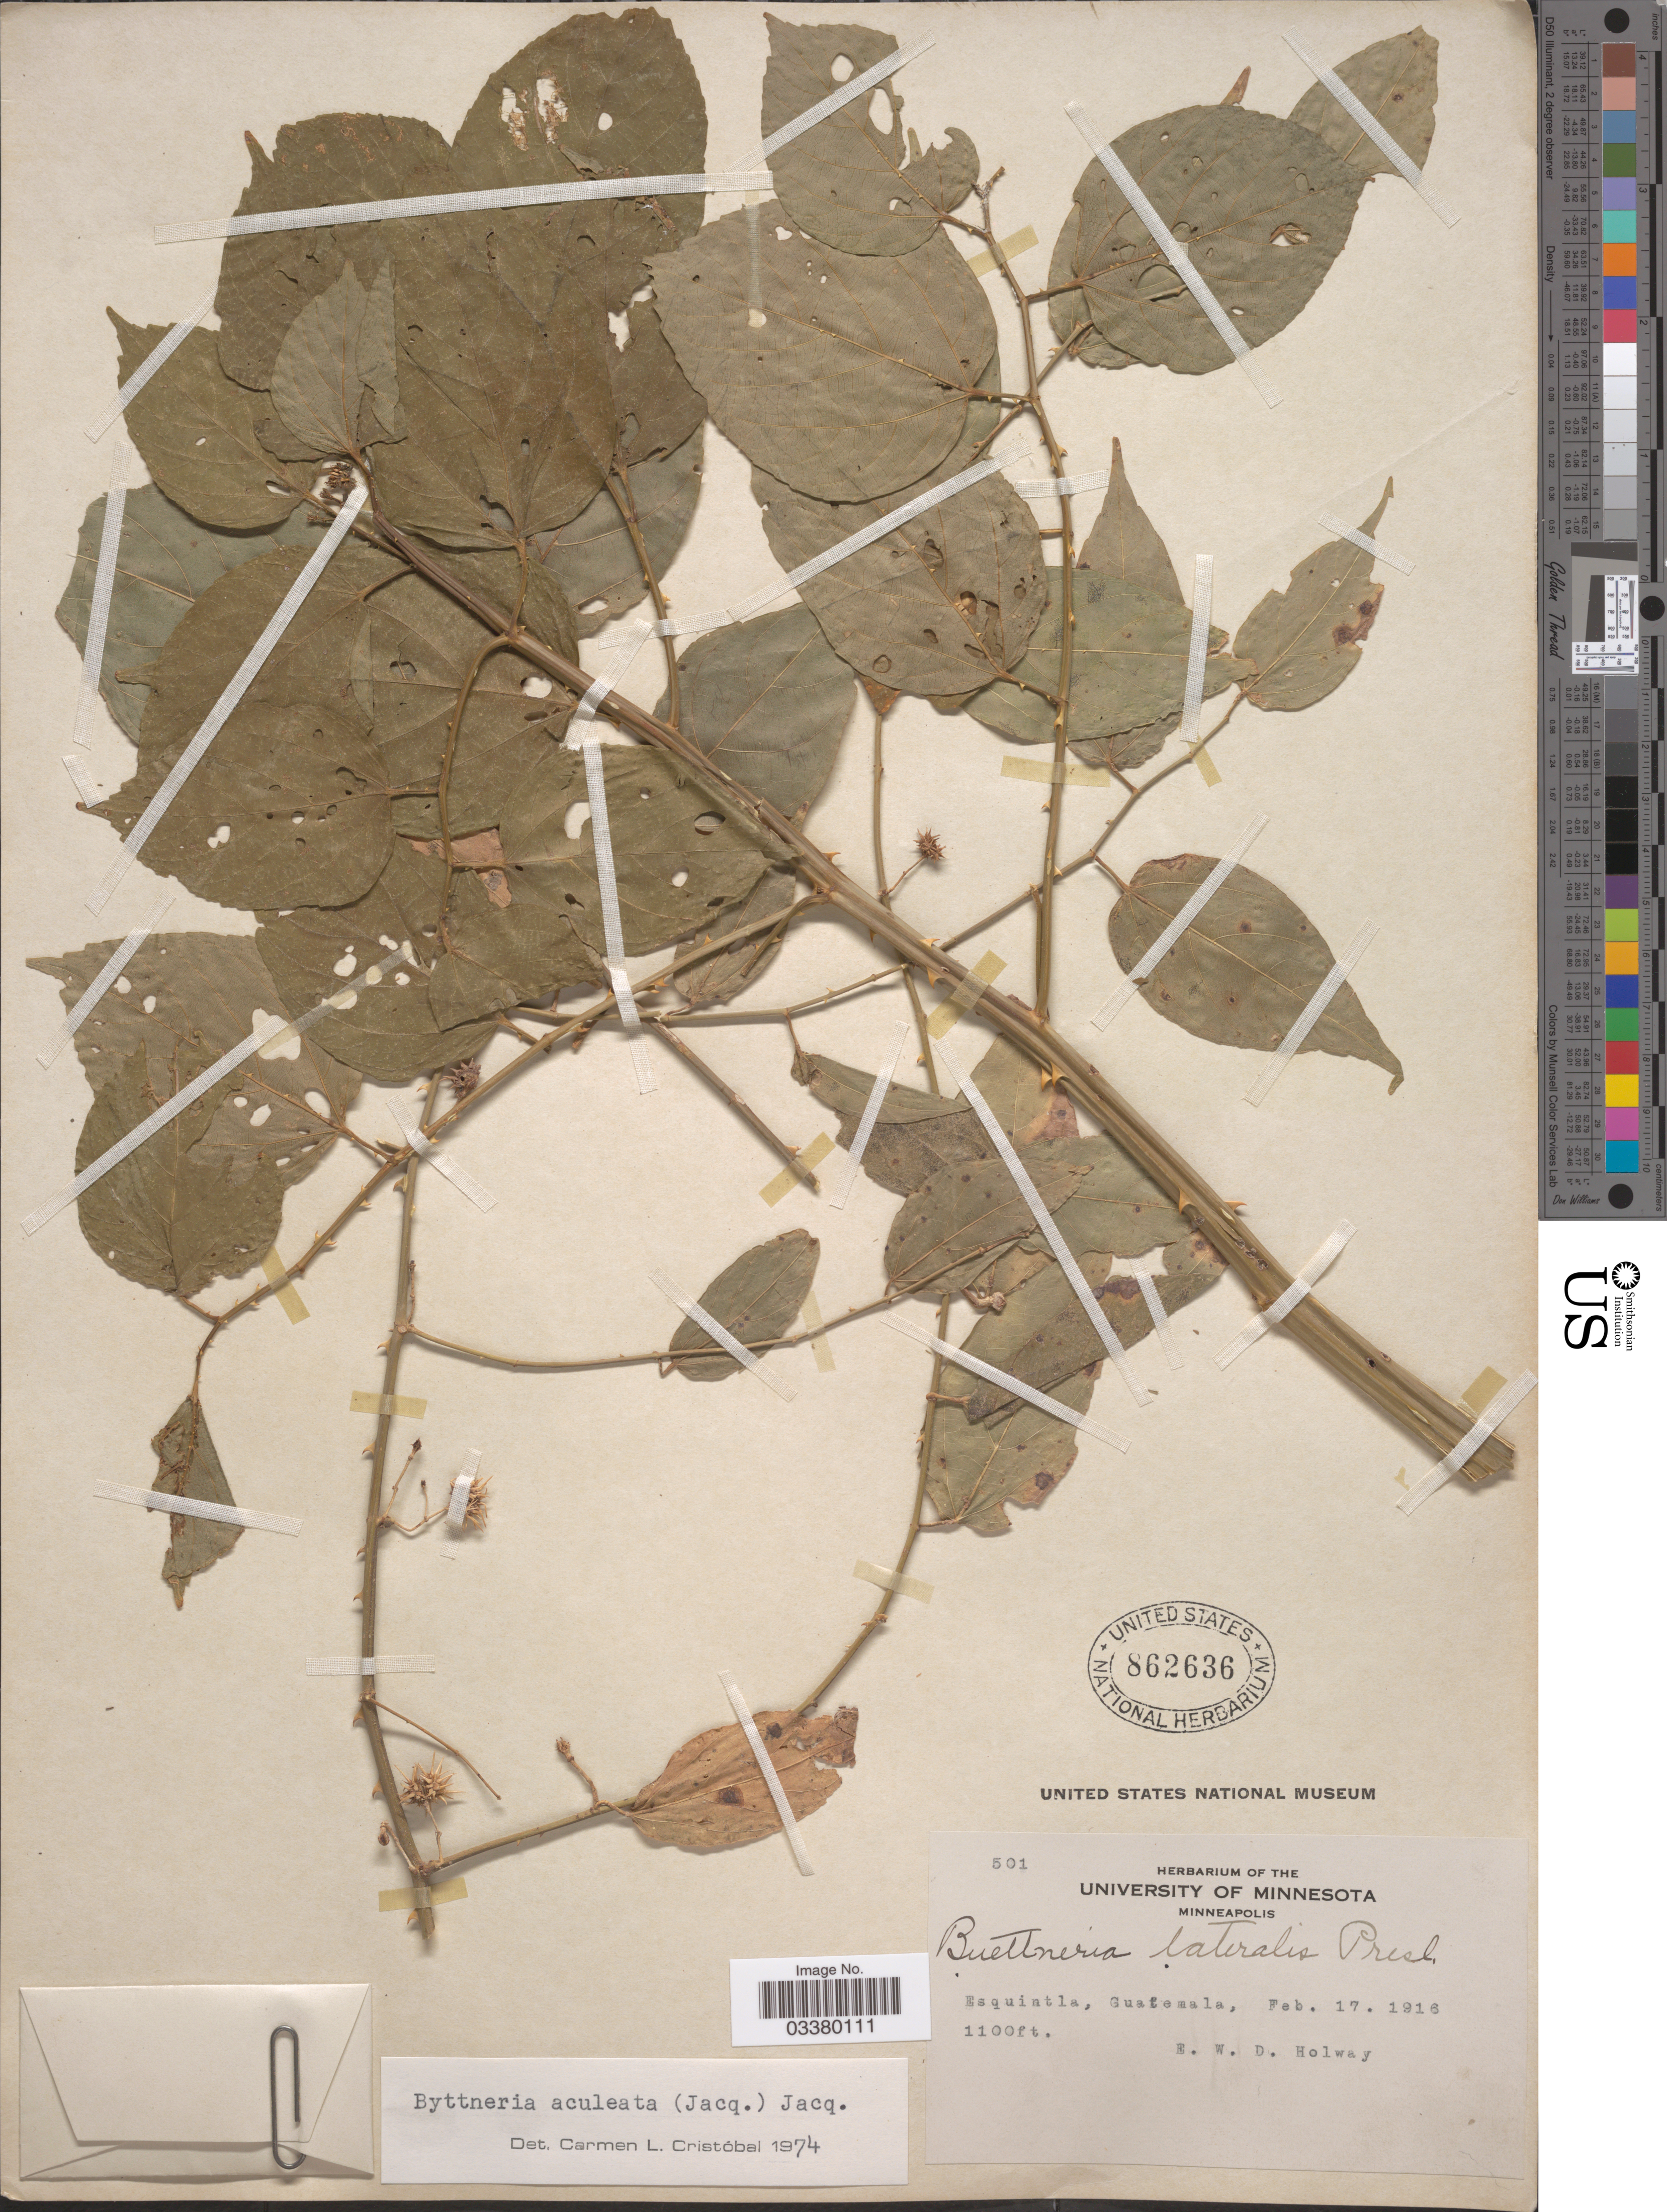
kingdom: Plantae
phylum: Tracheophyta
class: Magnoliopsida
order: Malvales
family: Malvaceae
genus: Byttneria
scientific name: Byttneria aculeata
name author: (Jacq.) Jacq.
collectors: E. W. D. Holway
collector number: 501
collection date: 1916-02-17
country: Guatemala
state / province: Escuintla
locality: Esquintla.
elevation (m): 335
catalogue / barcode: US 862636